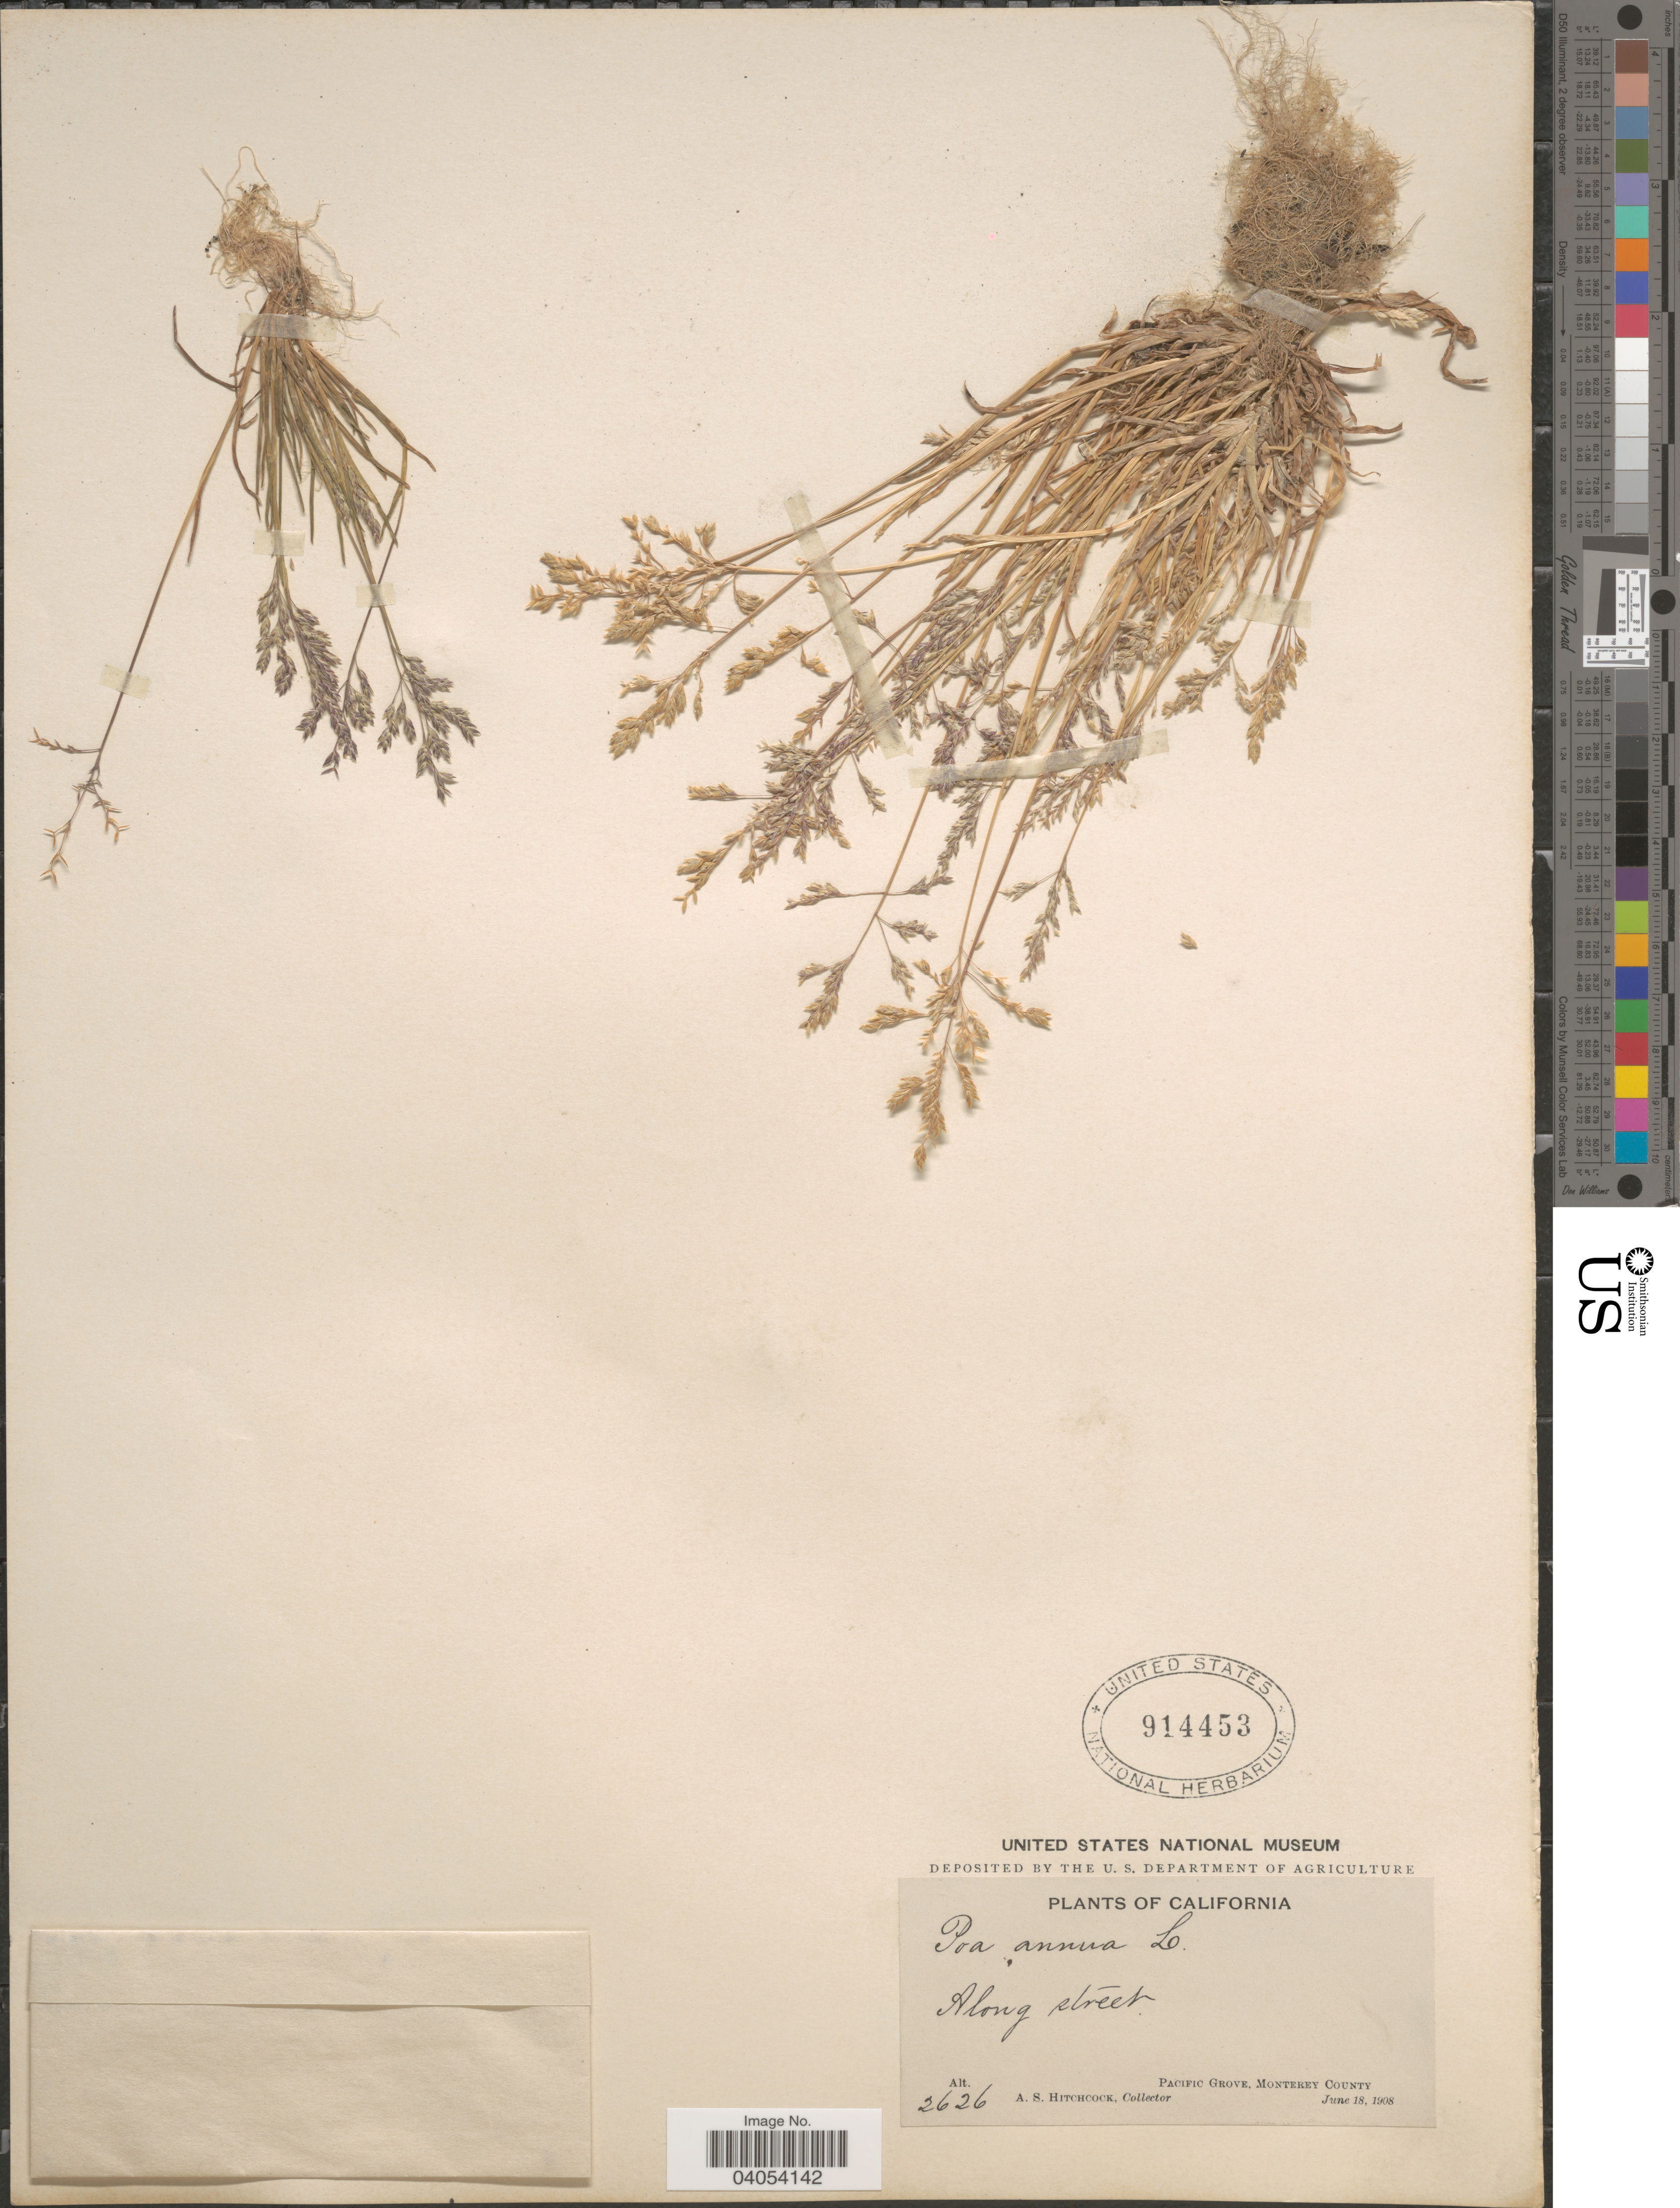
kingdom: Plantae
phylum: Tracheophyta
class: Liliopsida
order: Poales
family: Poaceae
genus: Poa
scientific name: Poa annua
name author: L.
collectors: A. S. Hitchcock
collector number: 2626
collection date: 1908-06-18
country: United States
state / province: California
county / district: Monterey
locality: Along street. Pacific Grove, Monterey County.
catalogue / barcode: US 914453